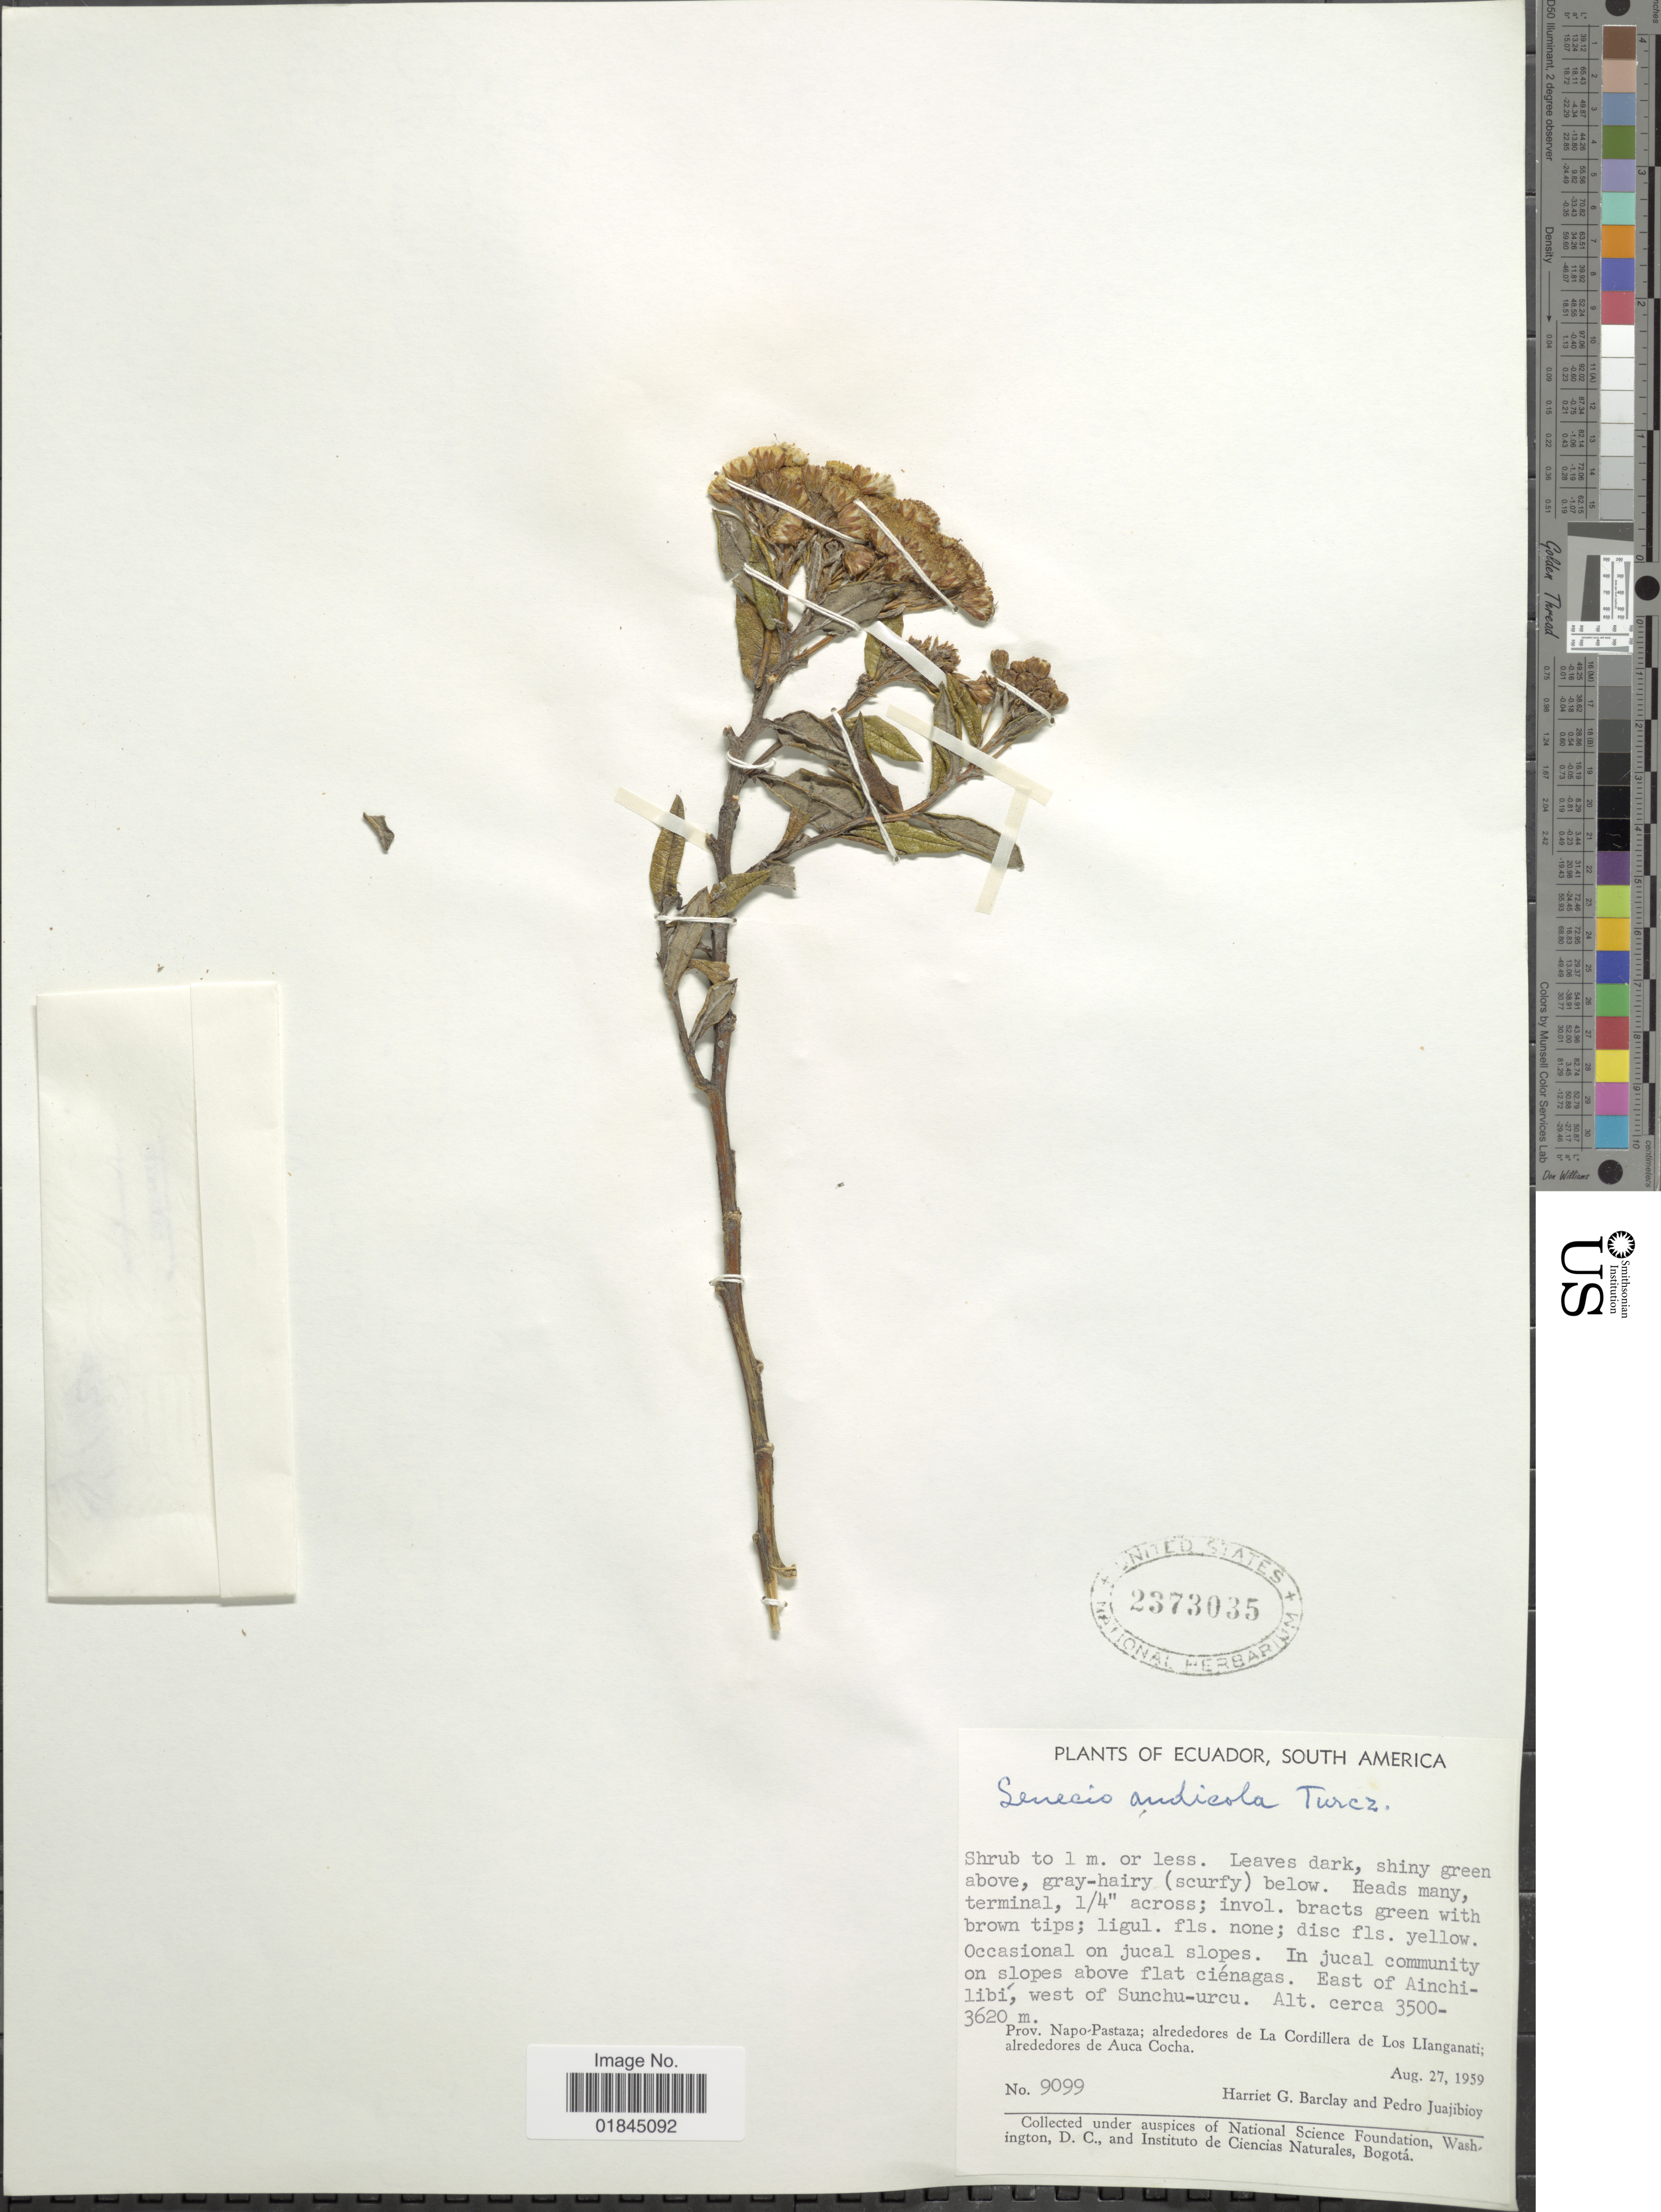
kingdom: Plantae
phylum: Tracheophyta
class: Magnoliopsida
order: Asterales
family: Asteraceae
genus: Pentacalia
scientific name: Pentacalia andicola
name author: (Turcz.) Cuatrec.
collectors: H. G. Barclay & P. Juajibioy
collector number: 9099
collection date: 1959-08-27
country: Ecuador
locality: Prov. Napo-Pastaza; alrededores de La Cordillera de Los Llanganati alrededores de Auca Cocha. East of Ainchilibi, west of Suchu-urcu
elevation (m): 3500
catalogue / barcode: US 2373035